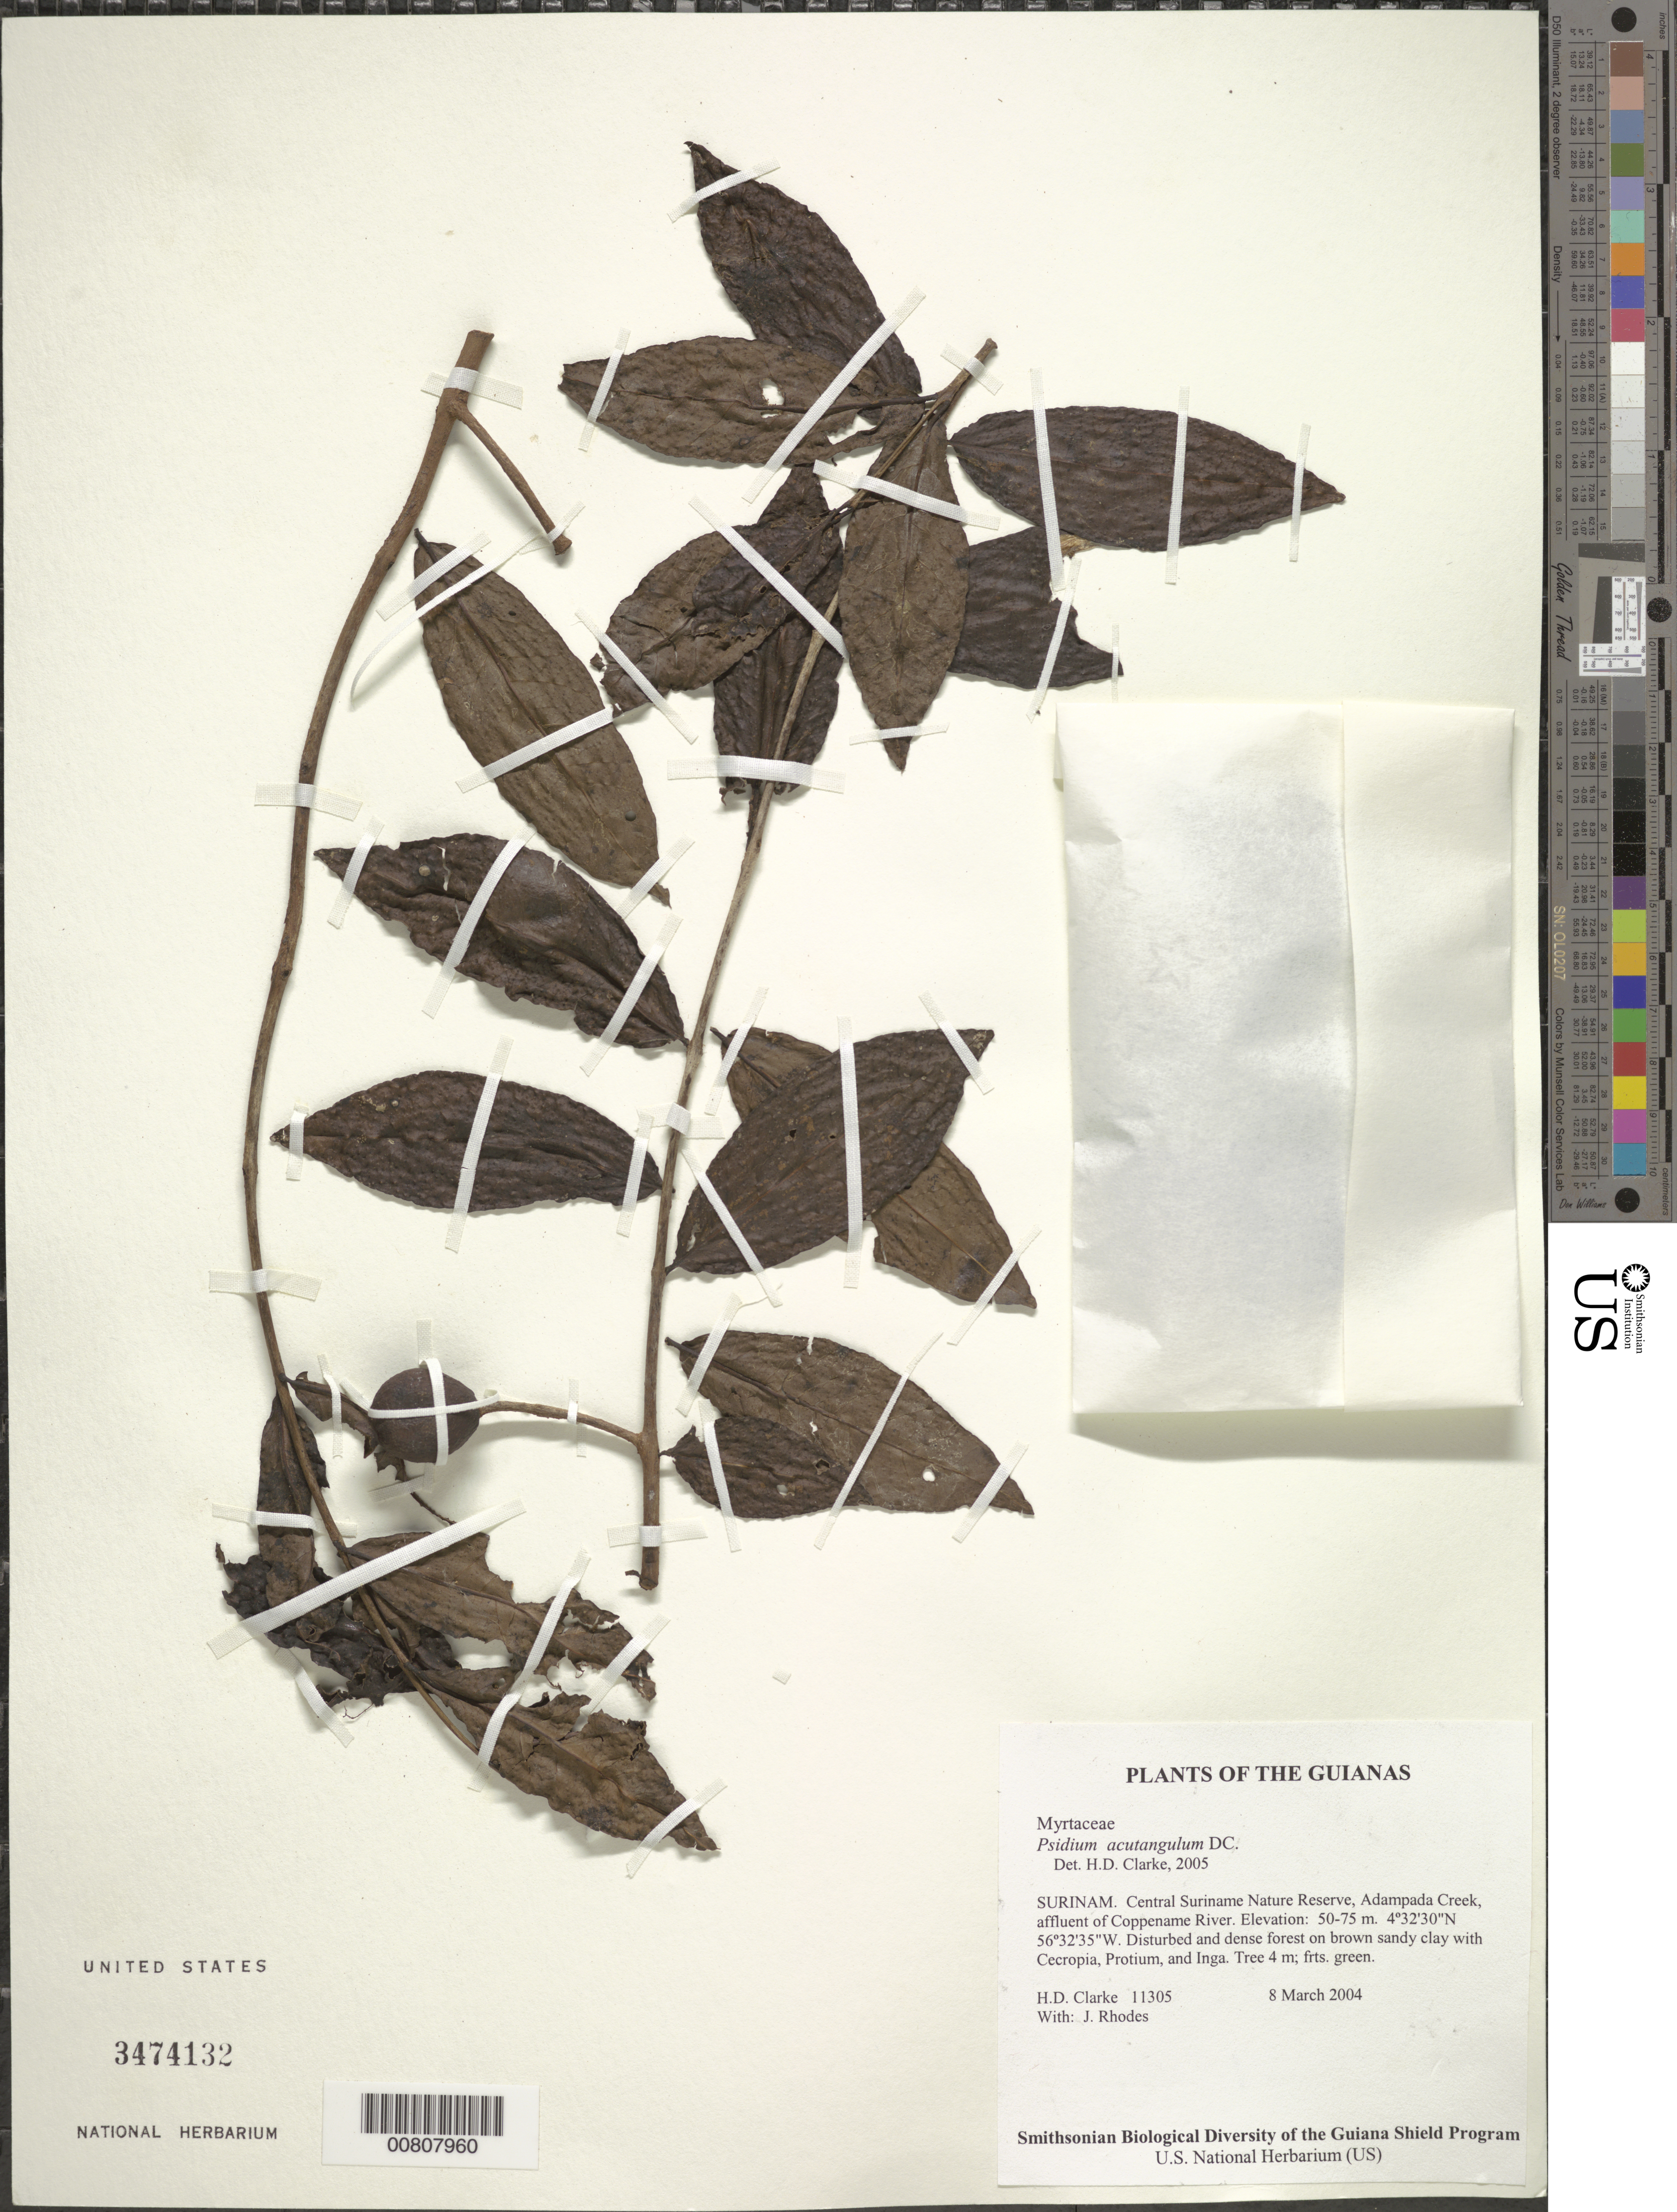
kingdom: Plantae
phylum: Tracheophyta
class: Magnoliopsida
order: Myrtales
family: Myrtaceae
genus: Psidium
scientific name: Psidium acutangulum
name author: (DC.) DC.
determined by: Clarke, H. D., University of North Carolina (Asheville)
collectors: H. D. Clarke & J. Rhodes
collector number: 11305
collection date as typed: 8 March 2004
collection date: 2004-03-08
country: Suriname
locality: Central Suriname Nature Reserve, Adampada Creek, affluent of Coppename River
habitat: Disturbed and dense forest on brown sandy clay with Cecropia, Protium, and Inga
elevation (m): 50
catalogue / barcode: US 3474132